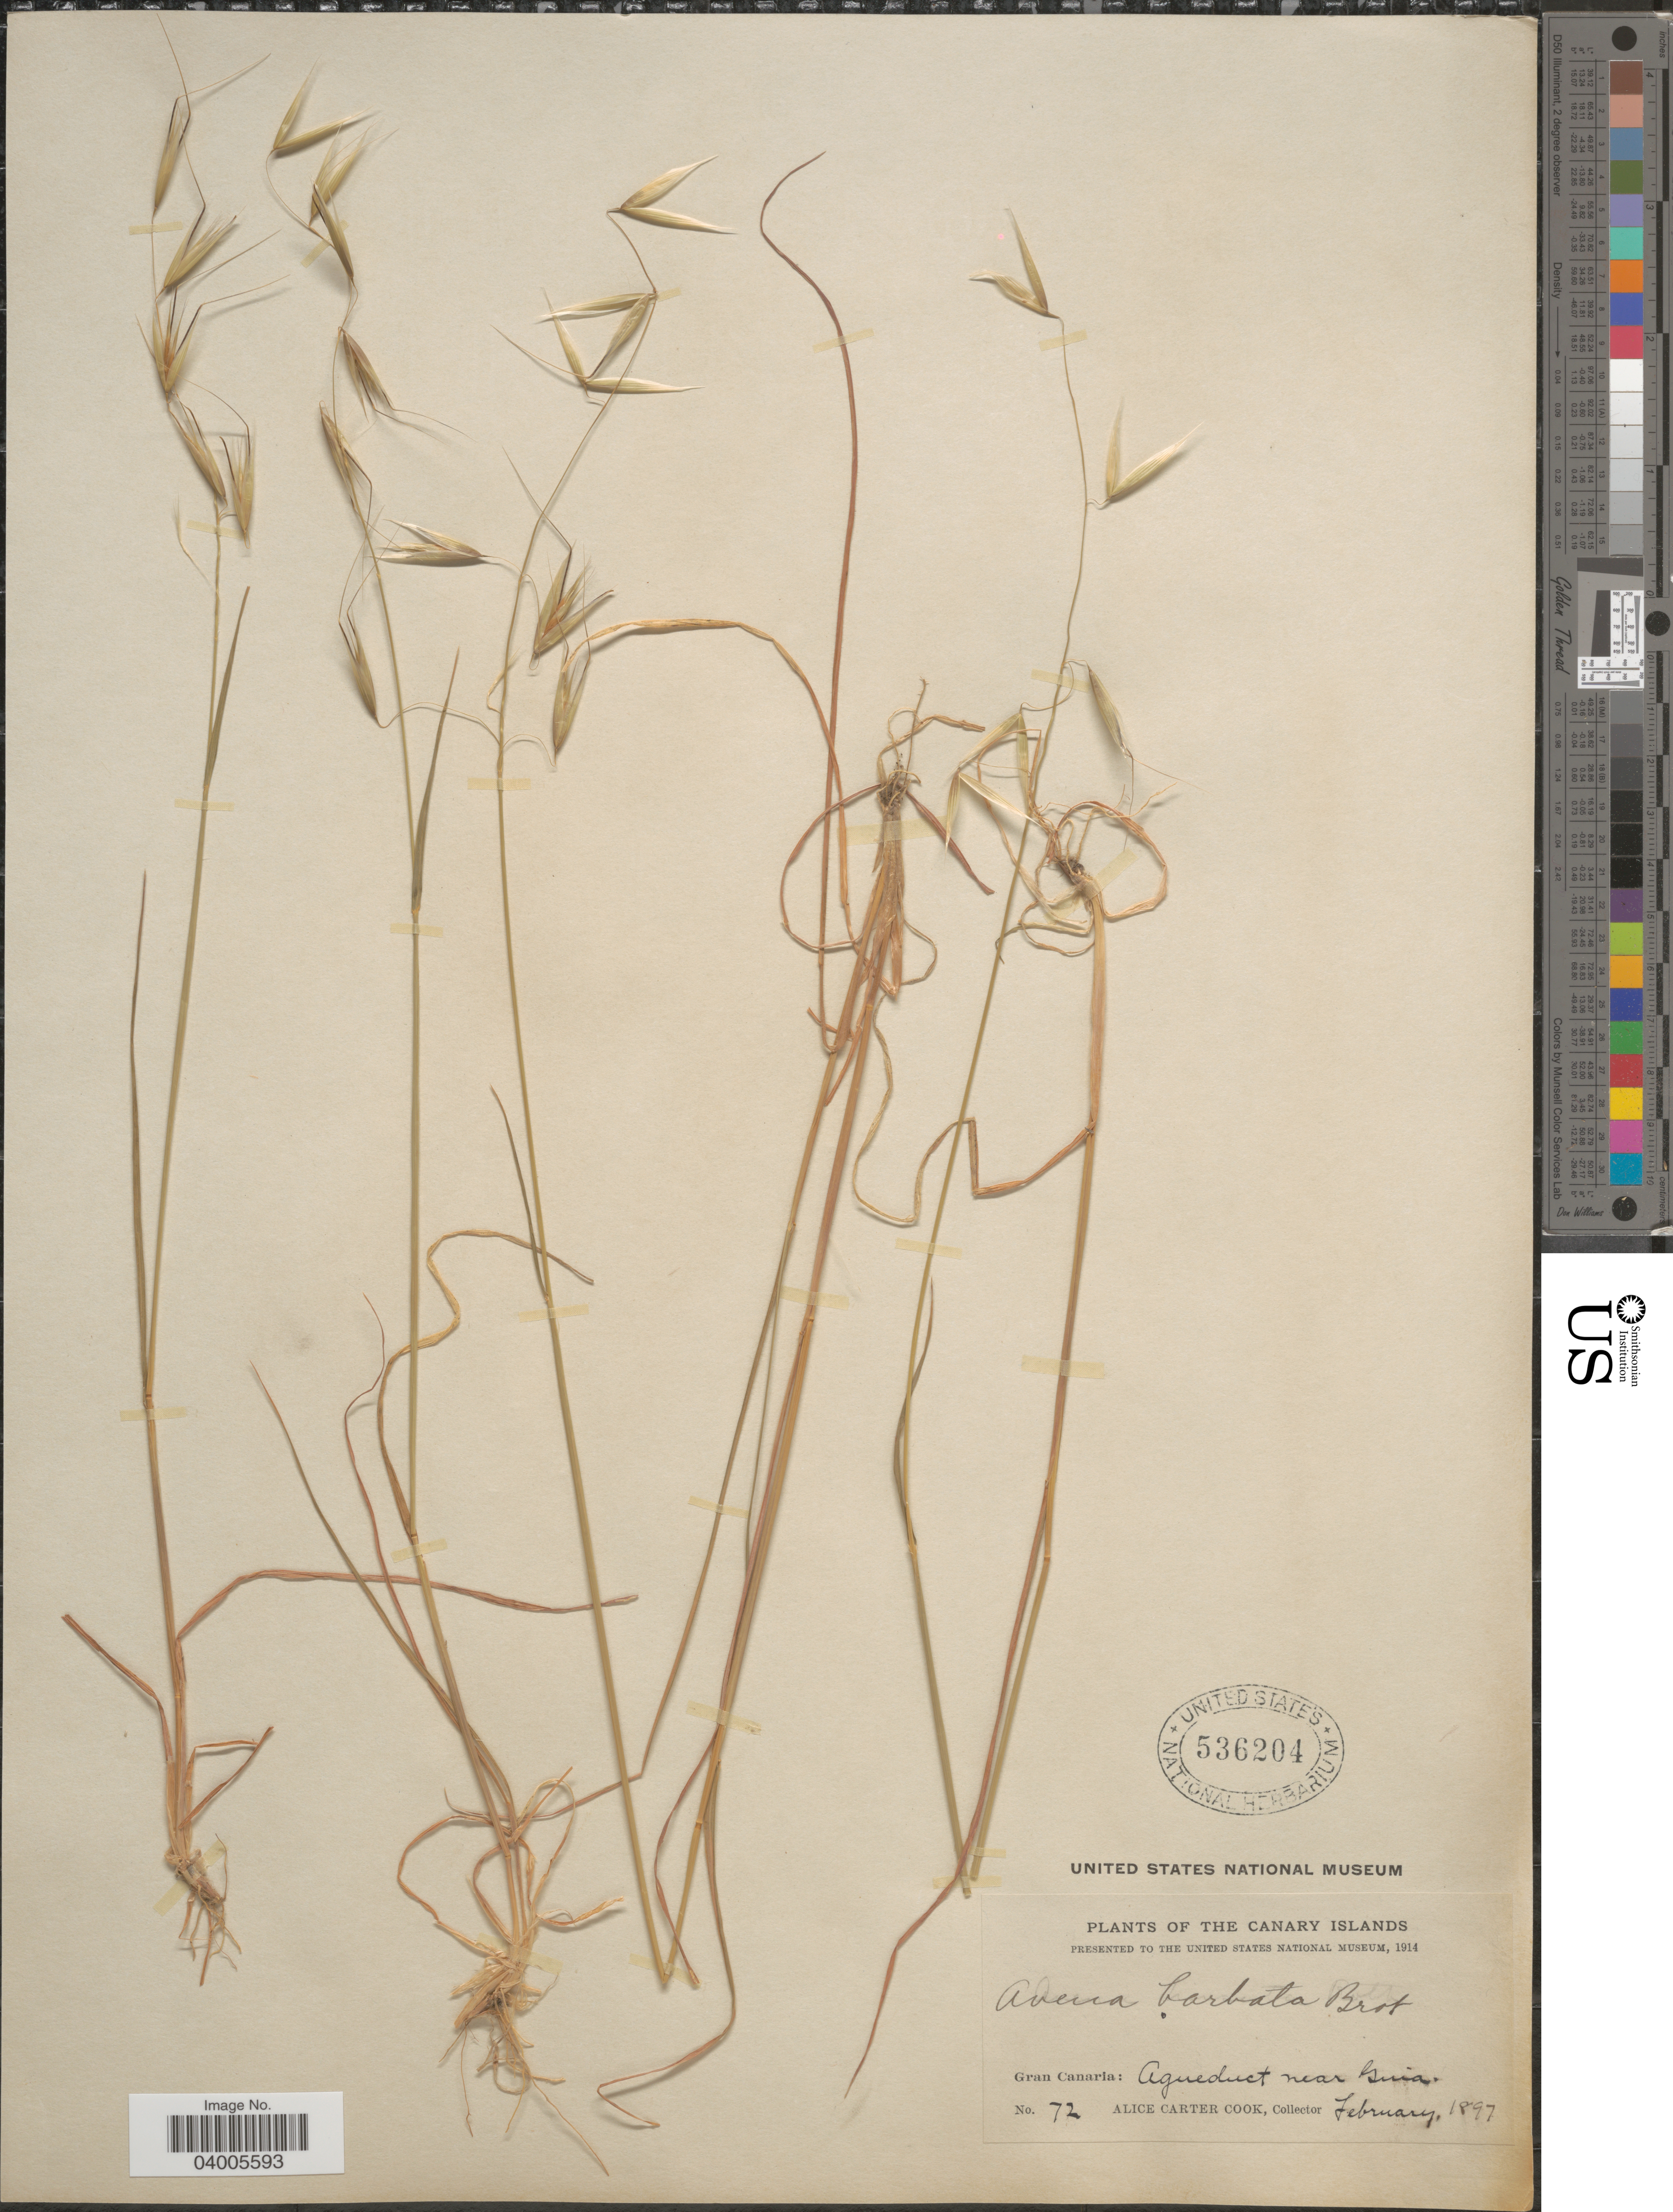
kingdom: Plantae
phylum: Tracheophyta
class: Liliopsida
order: Poales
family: Poaceae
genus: Avena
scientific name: Avena barbata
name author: Pott ex Link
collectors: Alice C. Cook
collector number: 72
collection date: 1897-02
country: Spain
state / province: Canarias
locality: Canary Islands. Gran Canaria: Agueduct near Guia.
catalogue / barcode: US 536204